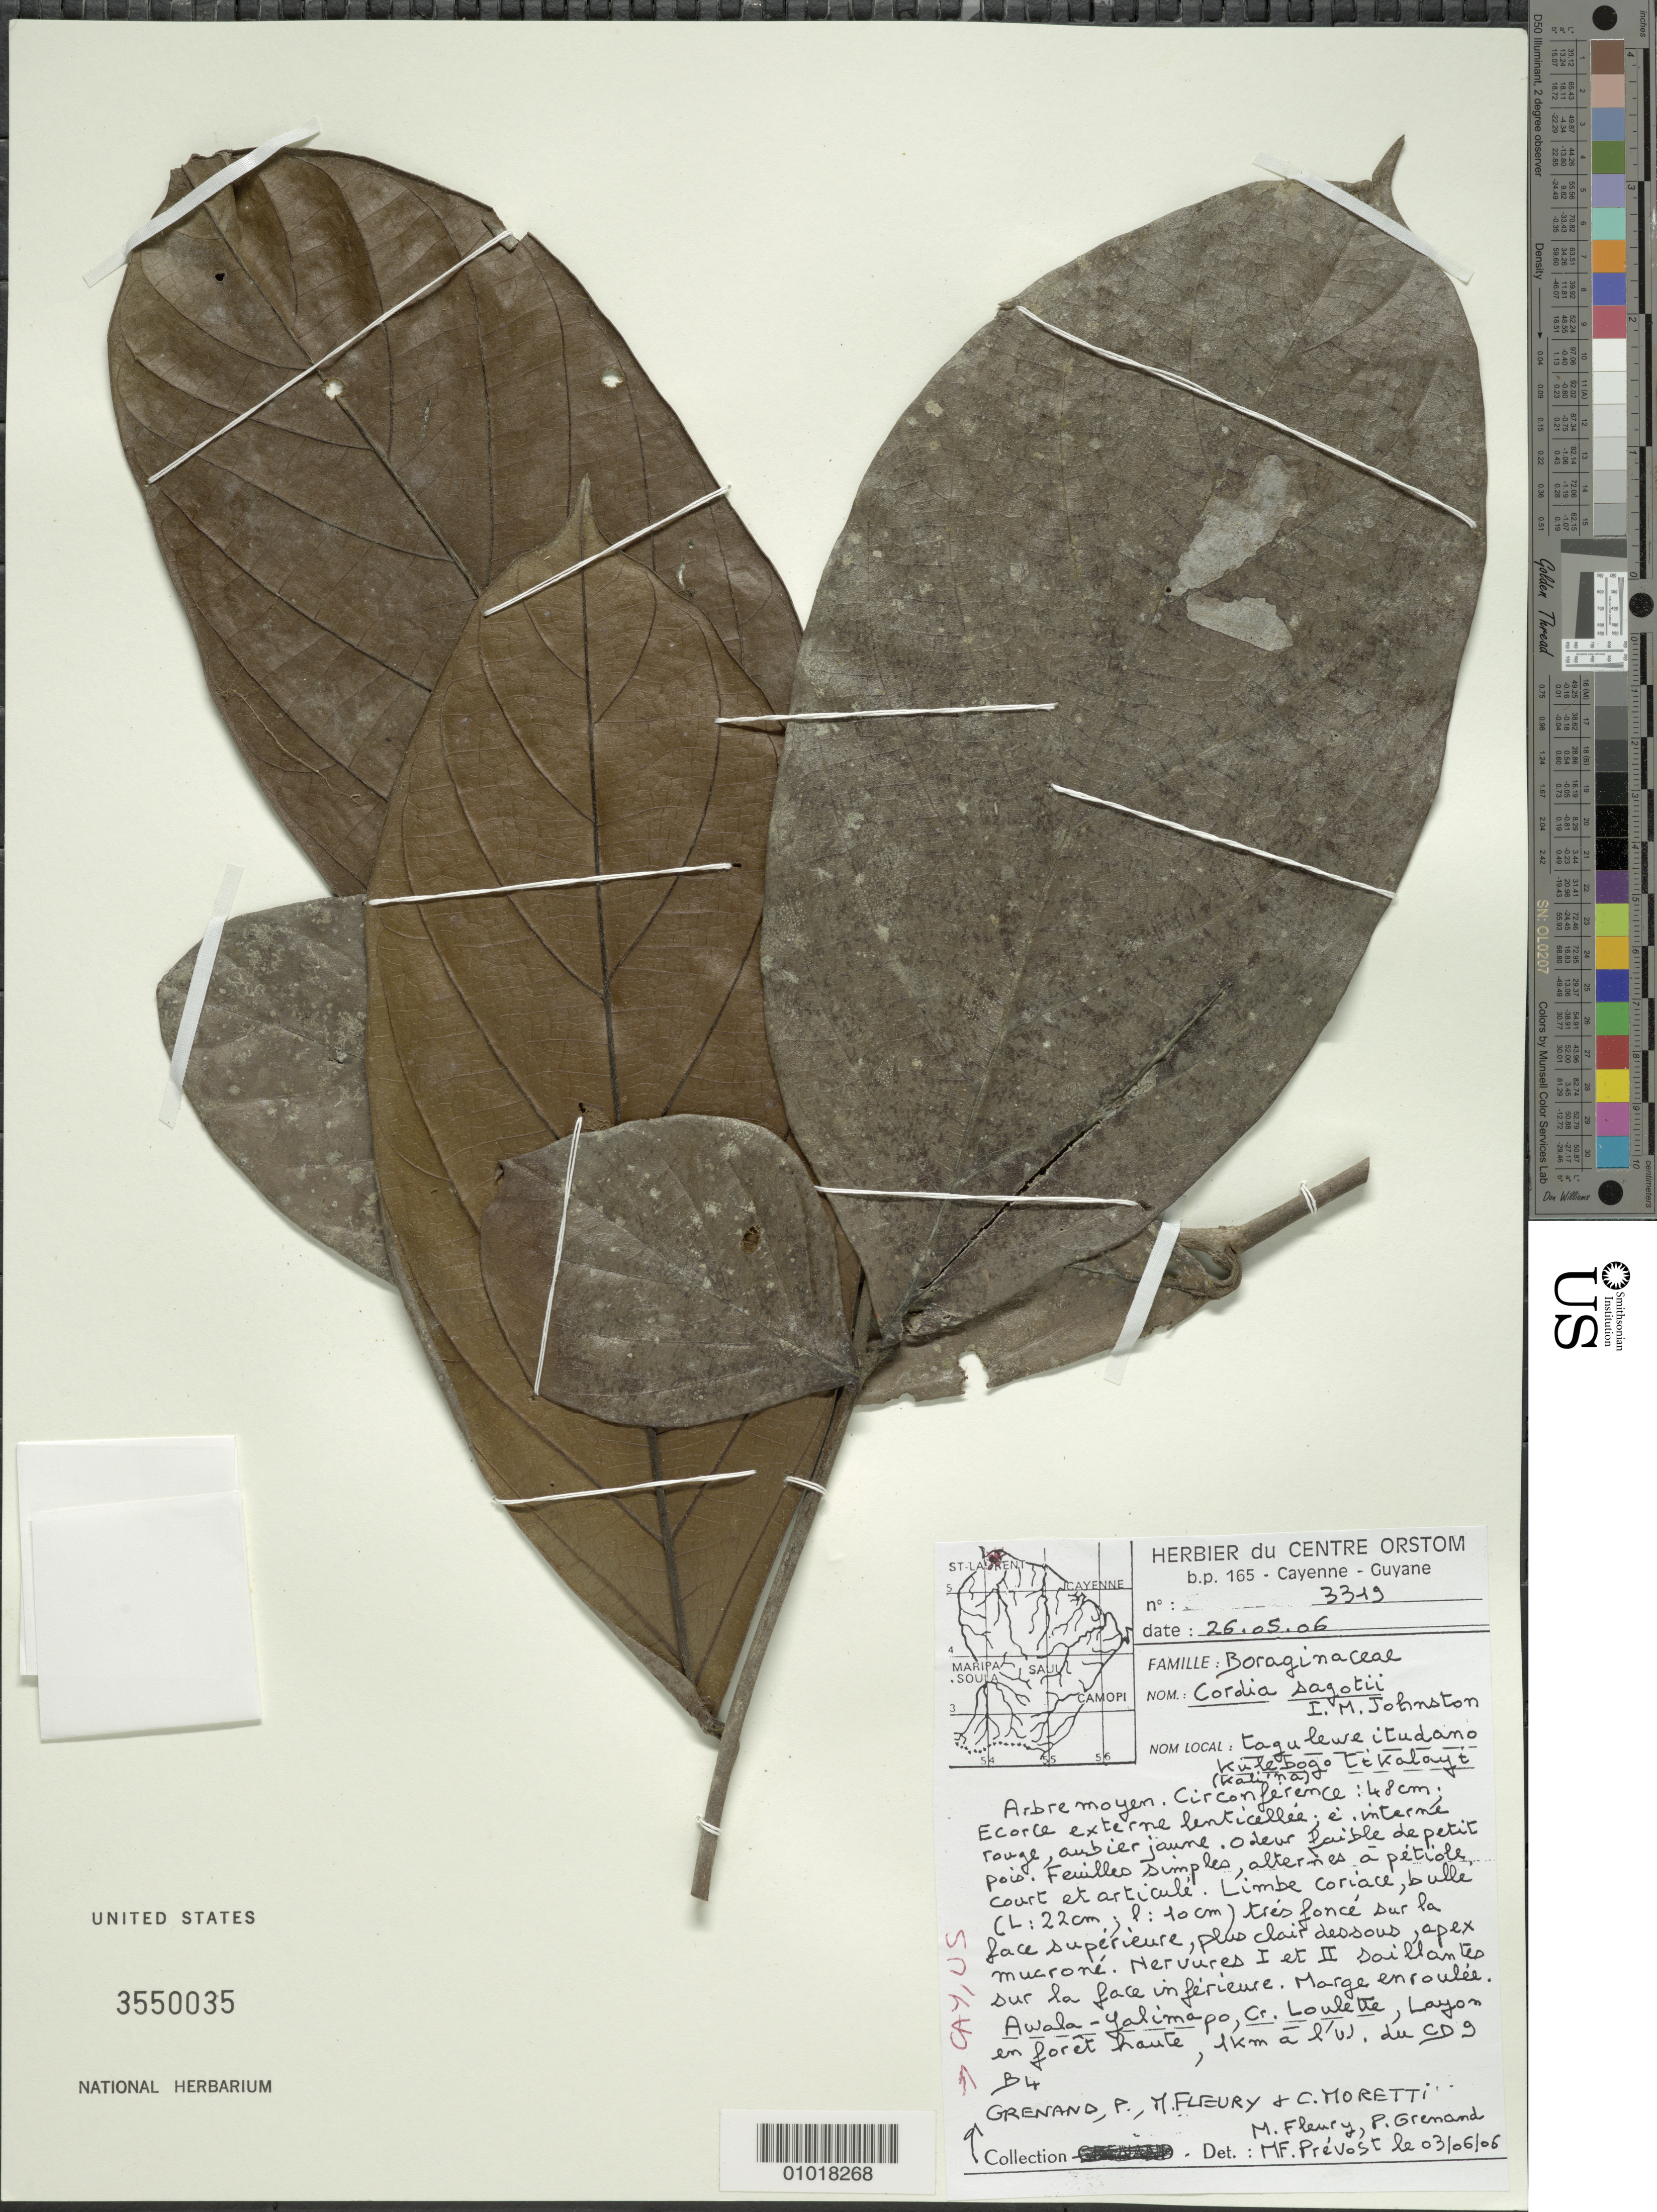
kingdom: Plantae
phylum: Tracheophyta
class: Magnoliopsida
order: Boraginales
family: Cordiaceae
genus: Cordia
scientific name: Cordia sagotii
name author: I.M. Johnst.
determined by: Fleury, M.; Prévost, M.-F.; Grenand, P.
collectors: P. Grenand, M. Fleury & C. Moretti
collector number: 3319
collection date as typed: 26-May-06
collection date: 2006-05-26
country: French Guiana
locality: Awala - Yalimapo, Layon Cr. Loulette; 1km a W du CD 9; B4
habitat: Foret haute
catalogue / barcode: US 3550035